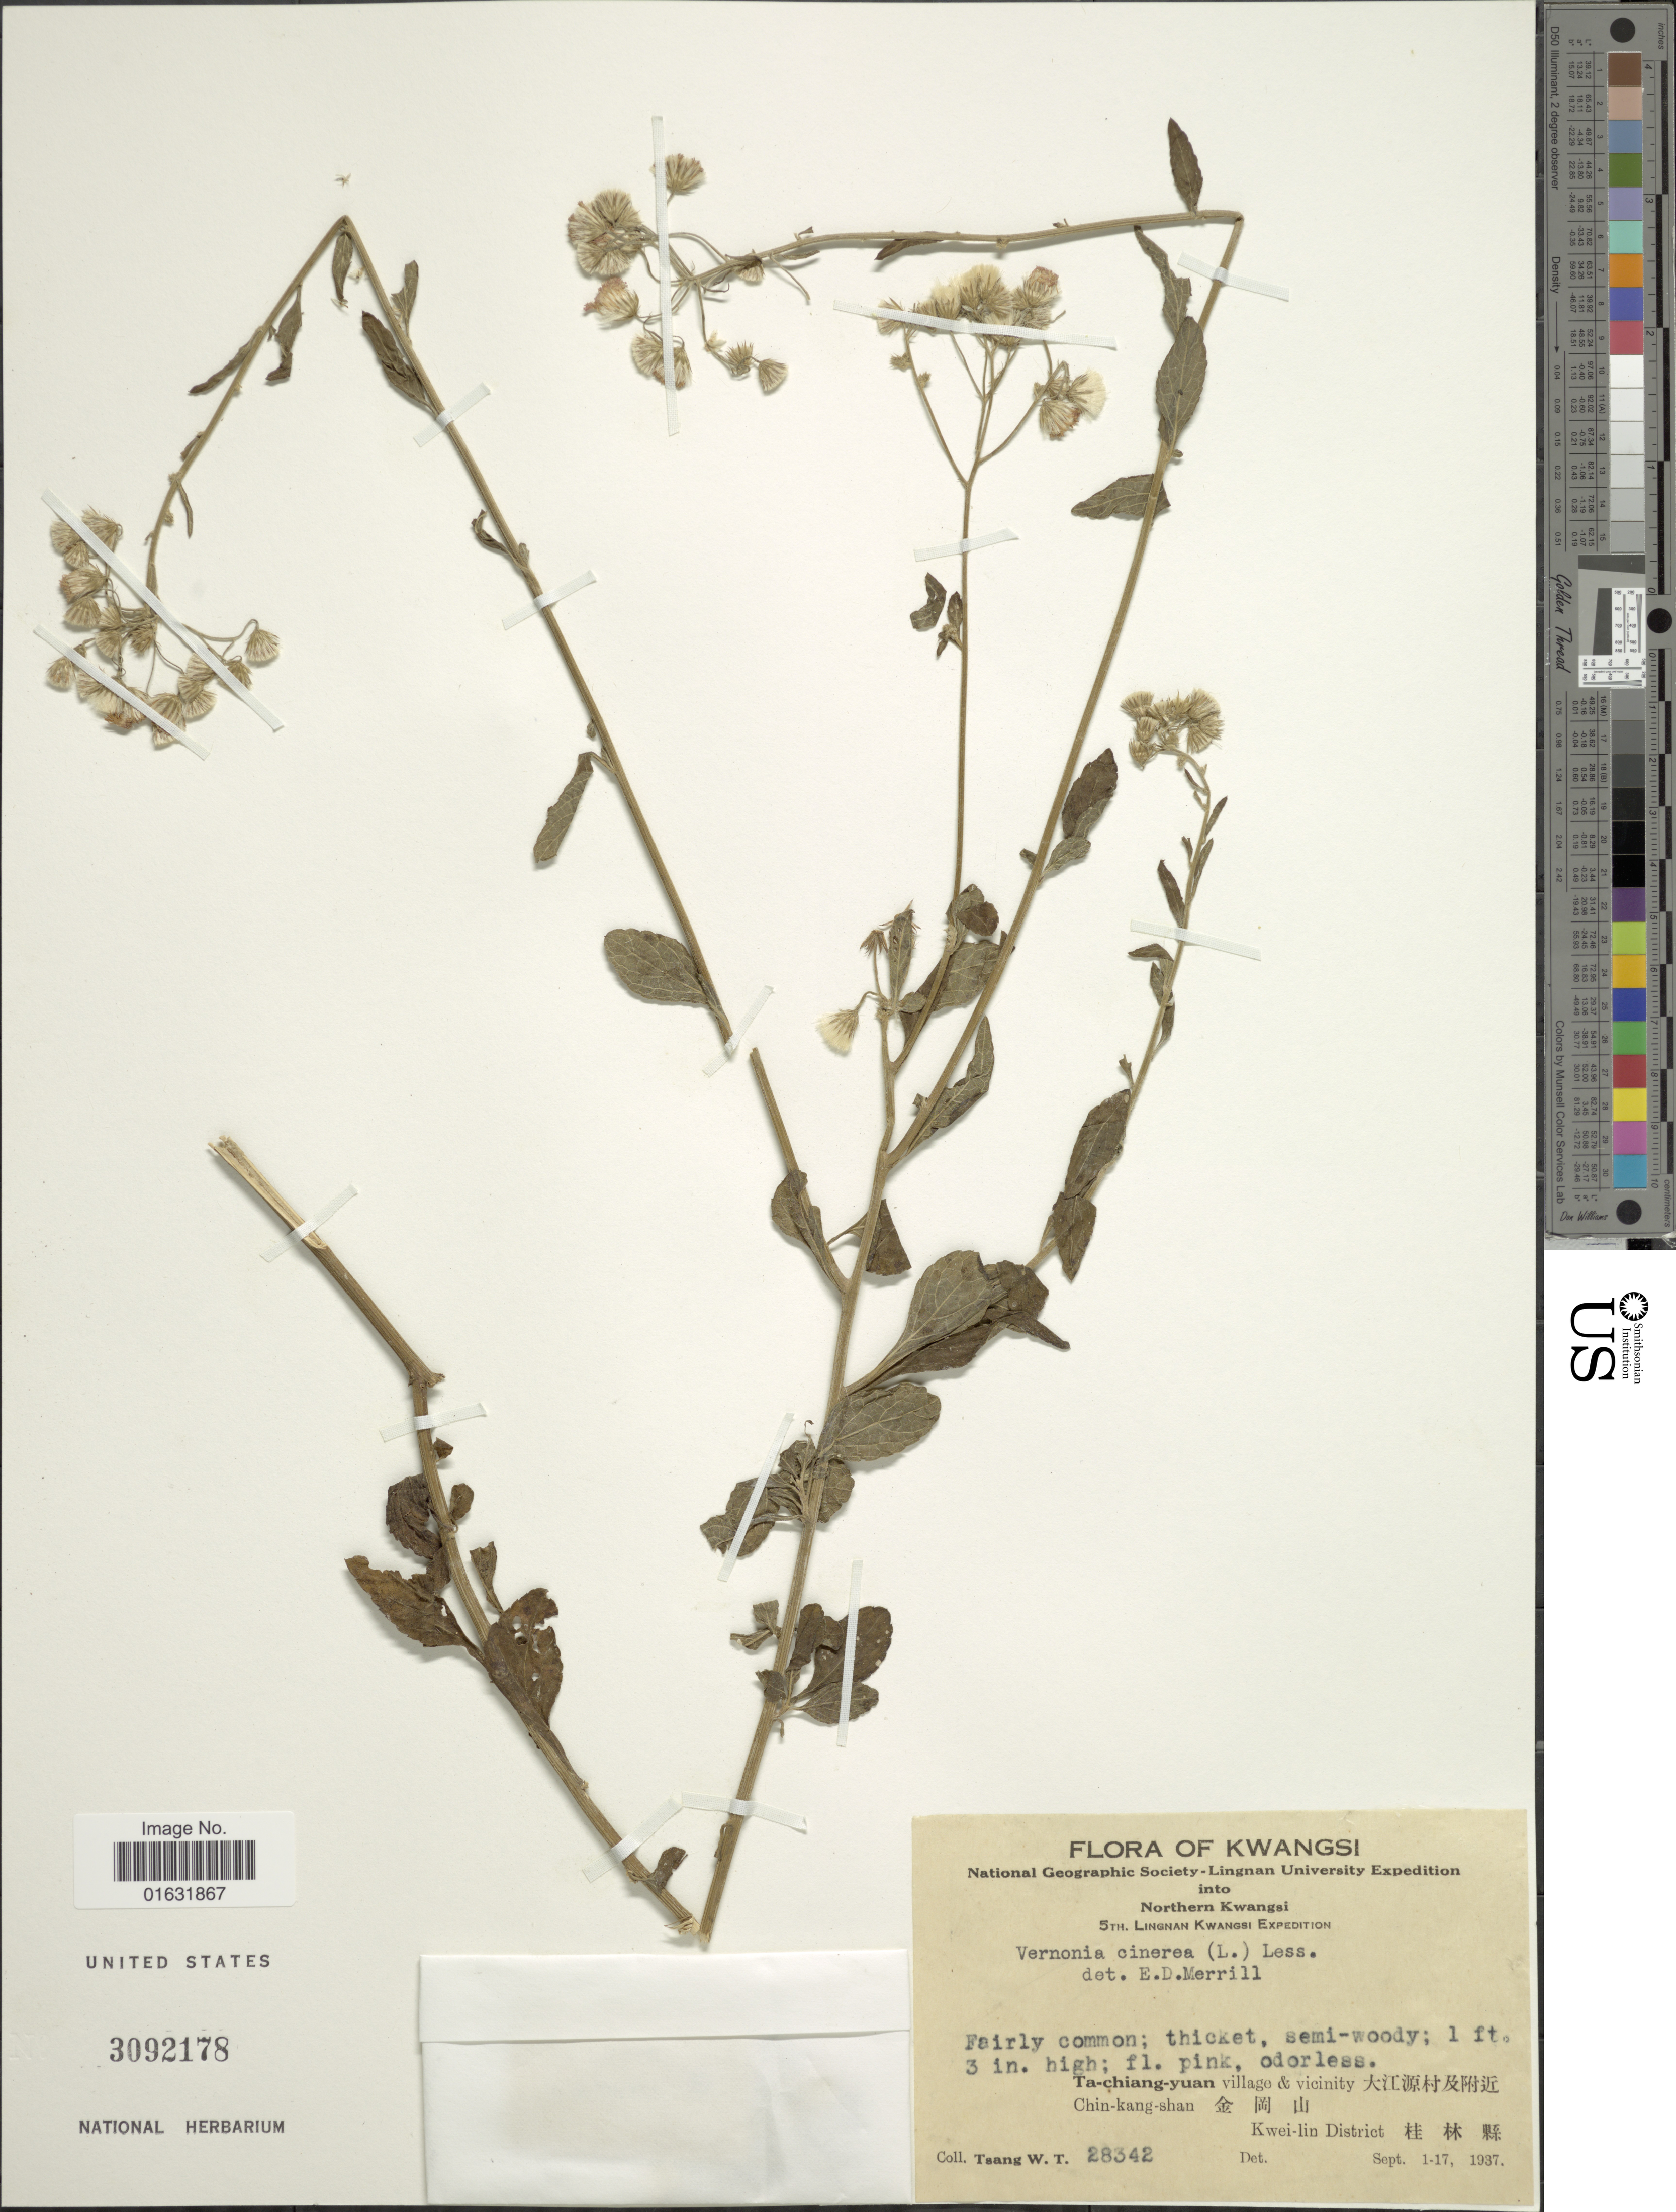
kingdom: Plantae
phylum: Tracheophyta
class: Magnoliopsida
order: Asterales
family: Asteraceae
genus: Cyanthillium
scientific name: Cyanthillium cinereum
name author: (L.) H. Rob.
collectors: W. T. Tsang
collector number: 28342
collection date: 1937-09-01/1937-09-17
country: China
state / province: Guangxi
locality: Kwangsi, Northern Kwangsi, Ta-chiang-yuan village and vicinity, Chin-kang-shan, Kwi-lin District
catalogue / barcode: US 3092178